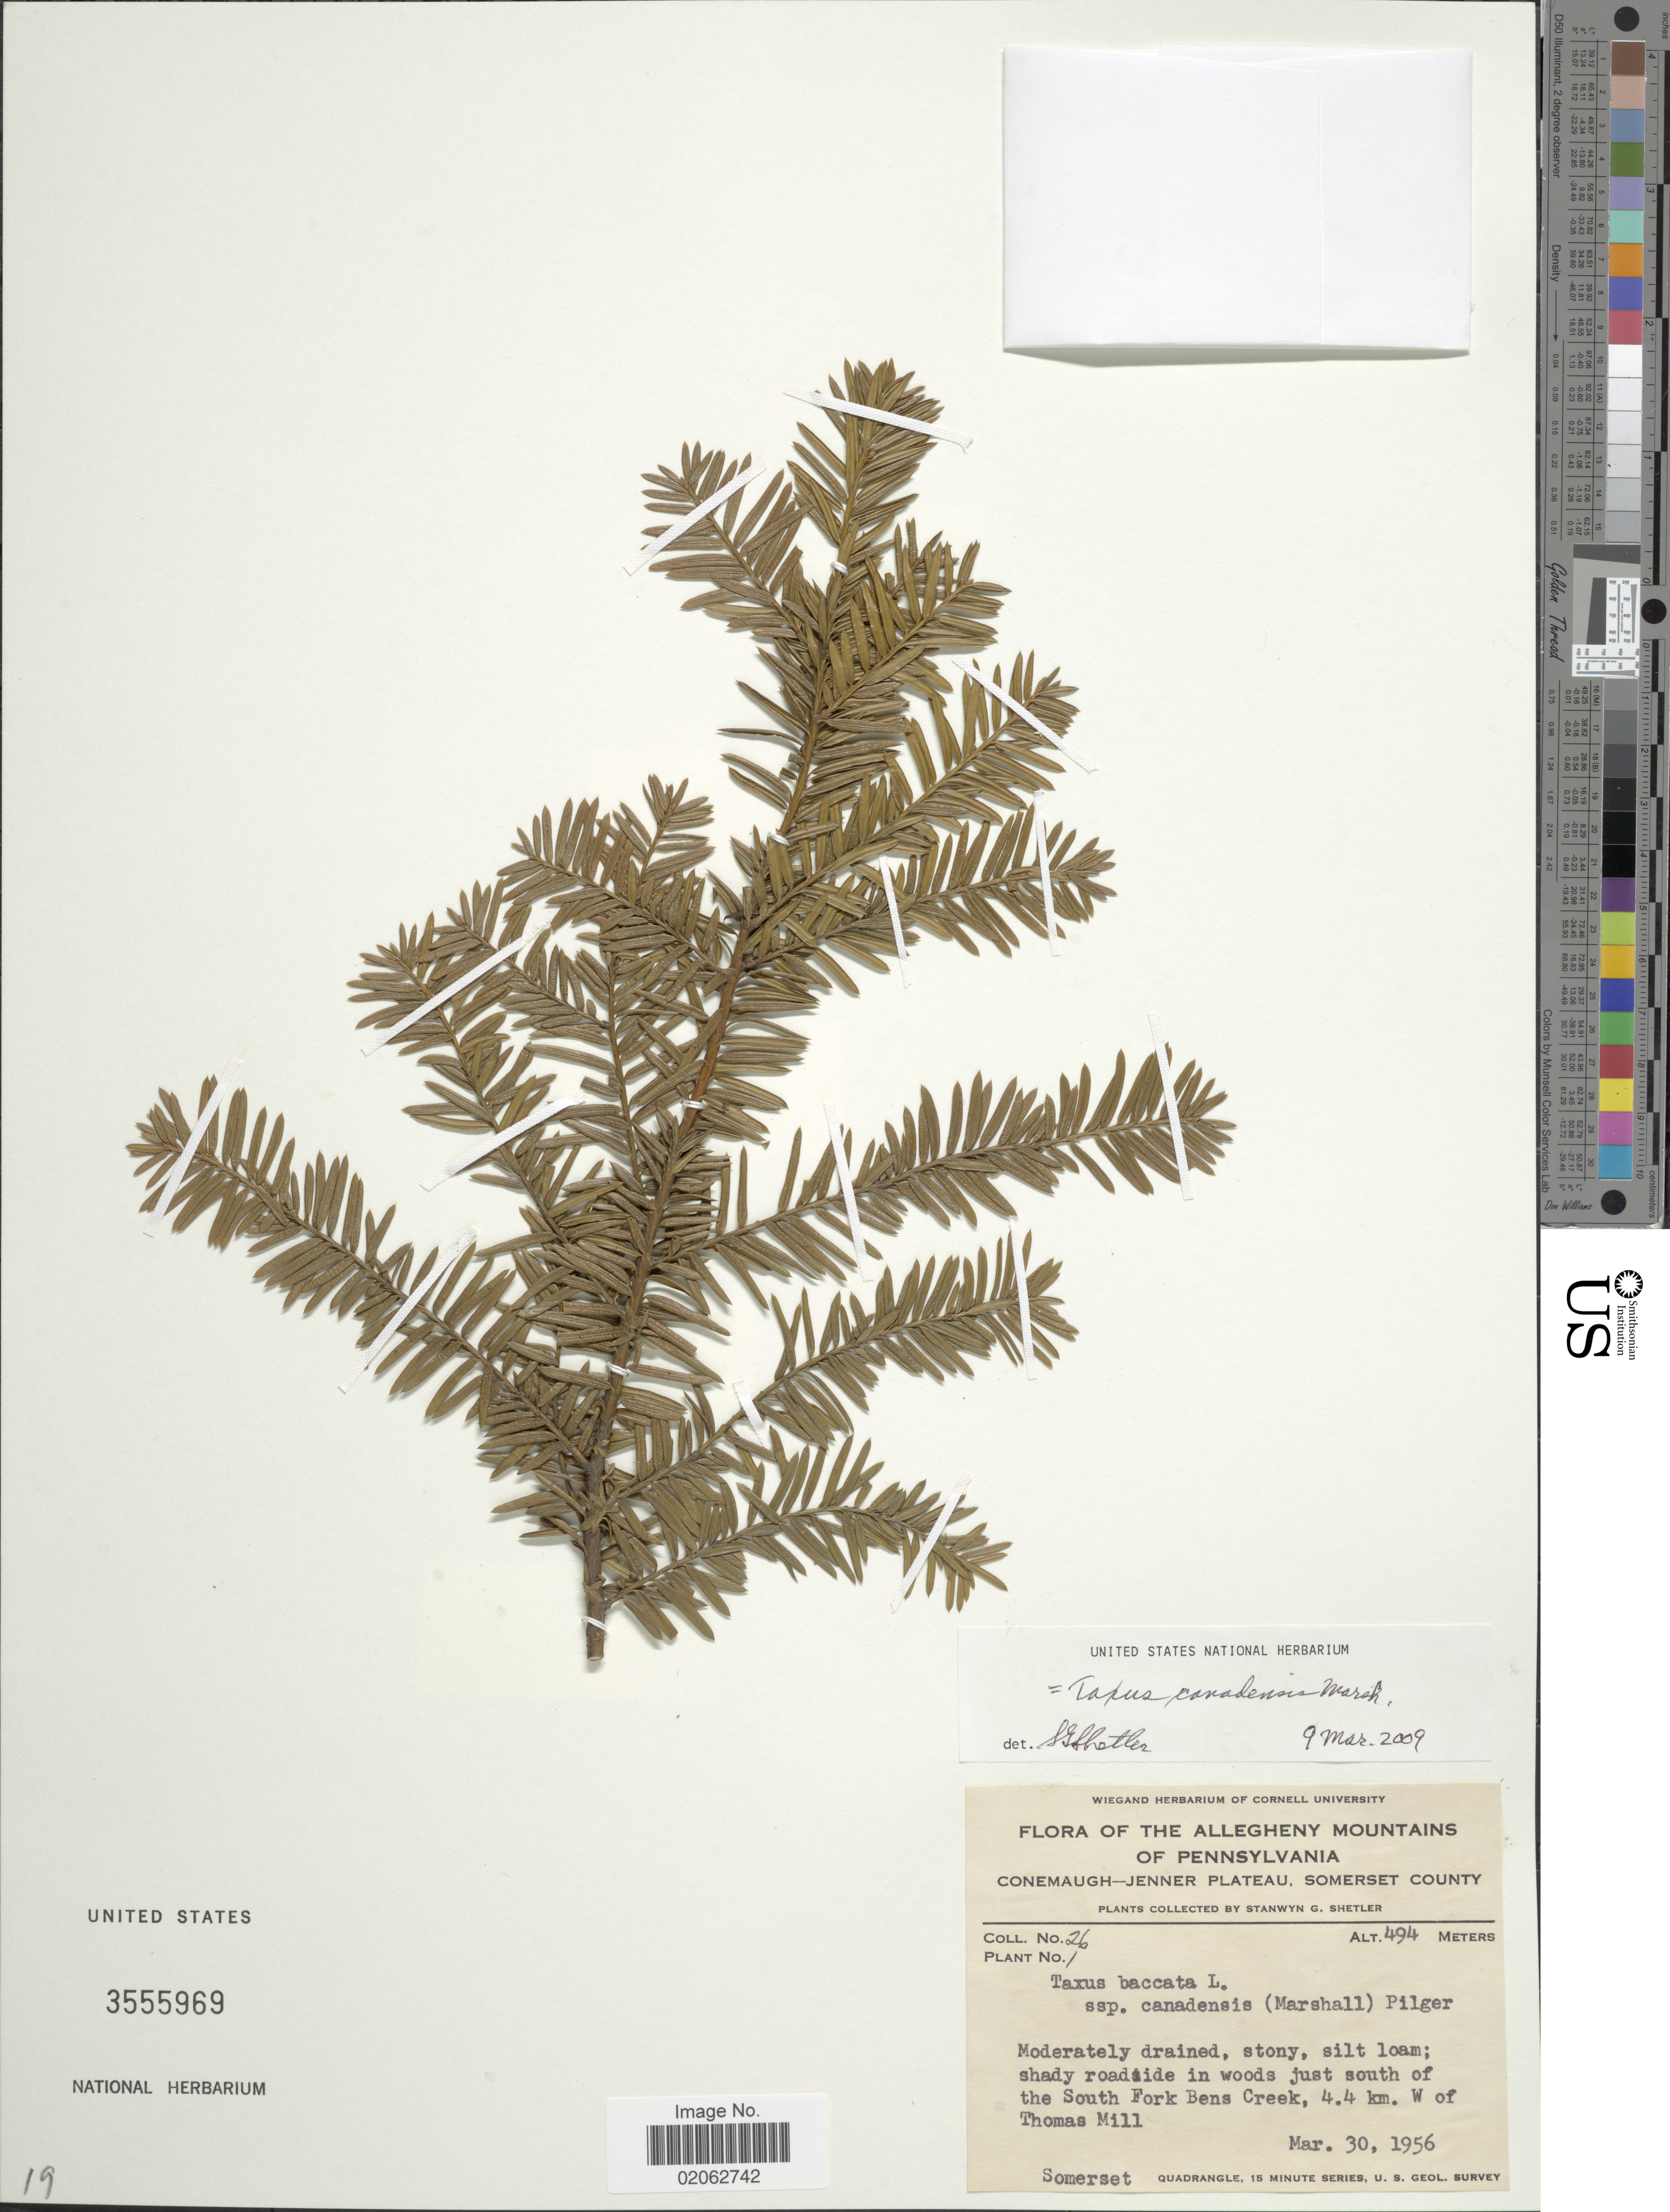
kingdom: Plantae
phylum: Tracheophyta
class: Pinopsida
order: Pinales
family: Taxaceae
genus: Taxus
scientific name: Taxus canadensis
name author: Marshall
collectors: S. Shetler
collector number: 26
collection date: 1956-03-30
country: United States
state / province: Pennsylvania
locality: The Allegheny Mountains of Pennsylvania, Conemaugh, Jenner Plateau, Somerset County, In woods just south of the South Fork Bens Creek, 4.4 km. W. of Thomas Mill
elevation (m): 454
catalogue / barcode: US 3555969